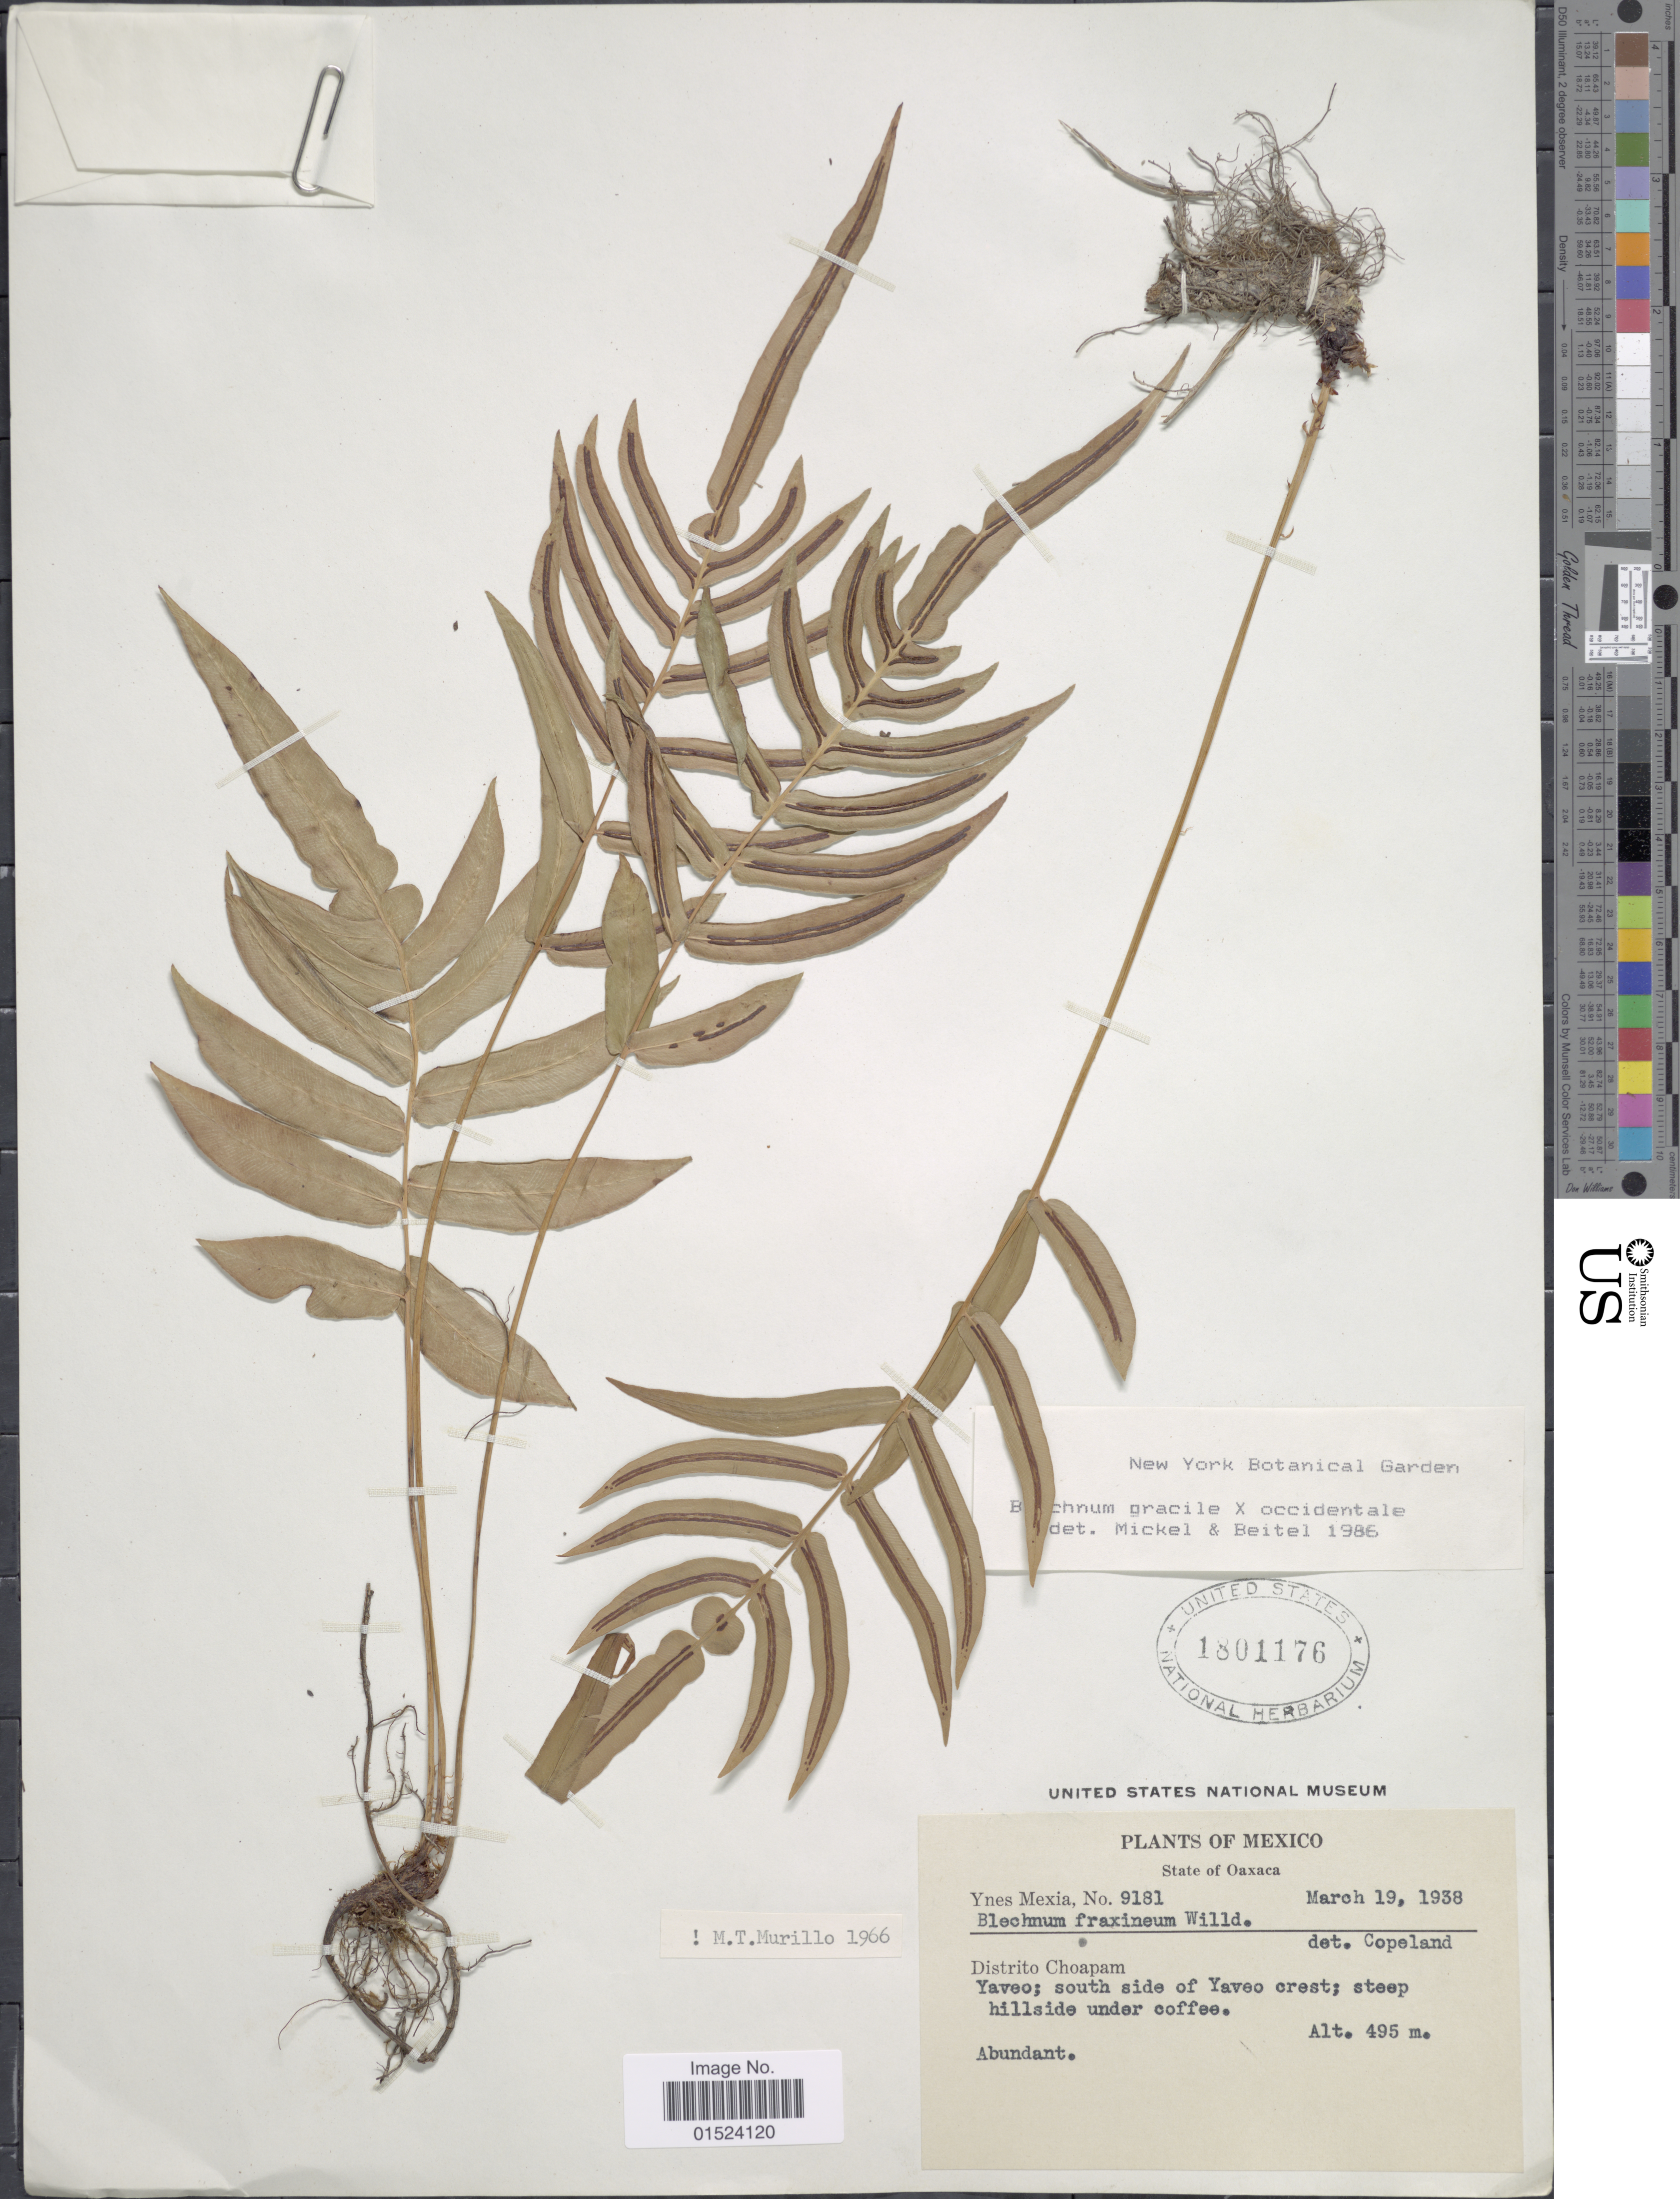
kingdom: Plantae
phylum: Tracheophyta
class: Polypodiopsida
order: Polypodiales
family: Blechnaceae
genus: Blechnum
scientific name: Blechnum gracile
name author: Kaulf.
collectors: Y. Mexia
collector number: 9181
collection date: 1938-03-19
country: Mexico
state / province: Oaxaca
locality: Distrito Choapam. Yaveo; south side of Yaveo crest; steep hillside under coffee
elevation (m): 495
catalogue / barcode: US 1801176